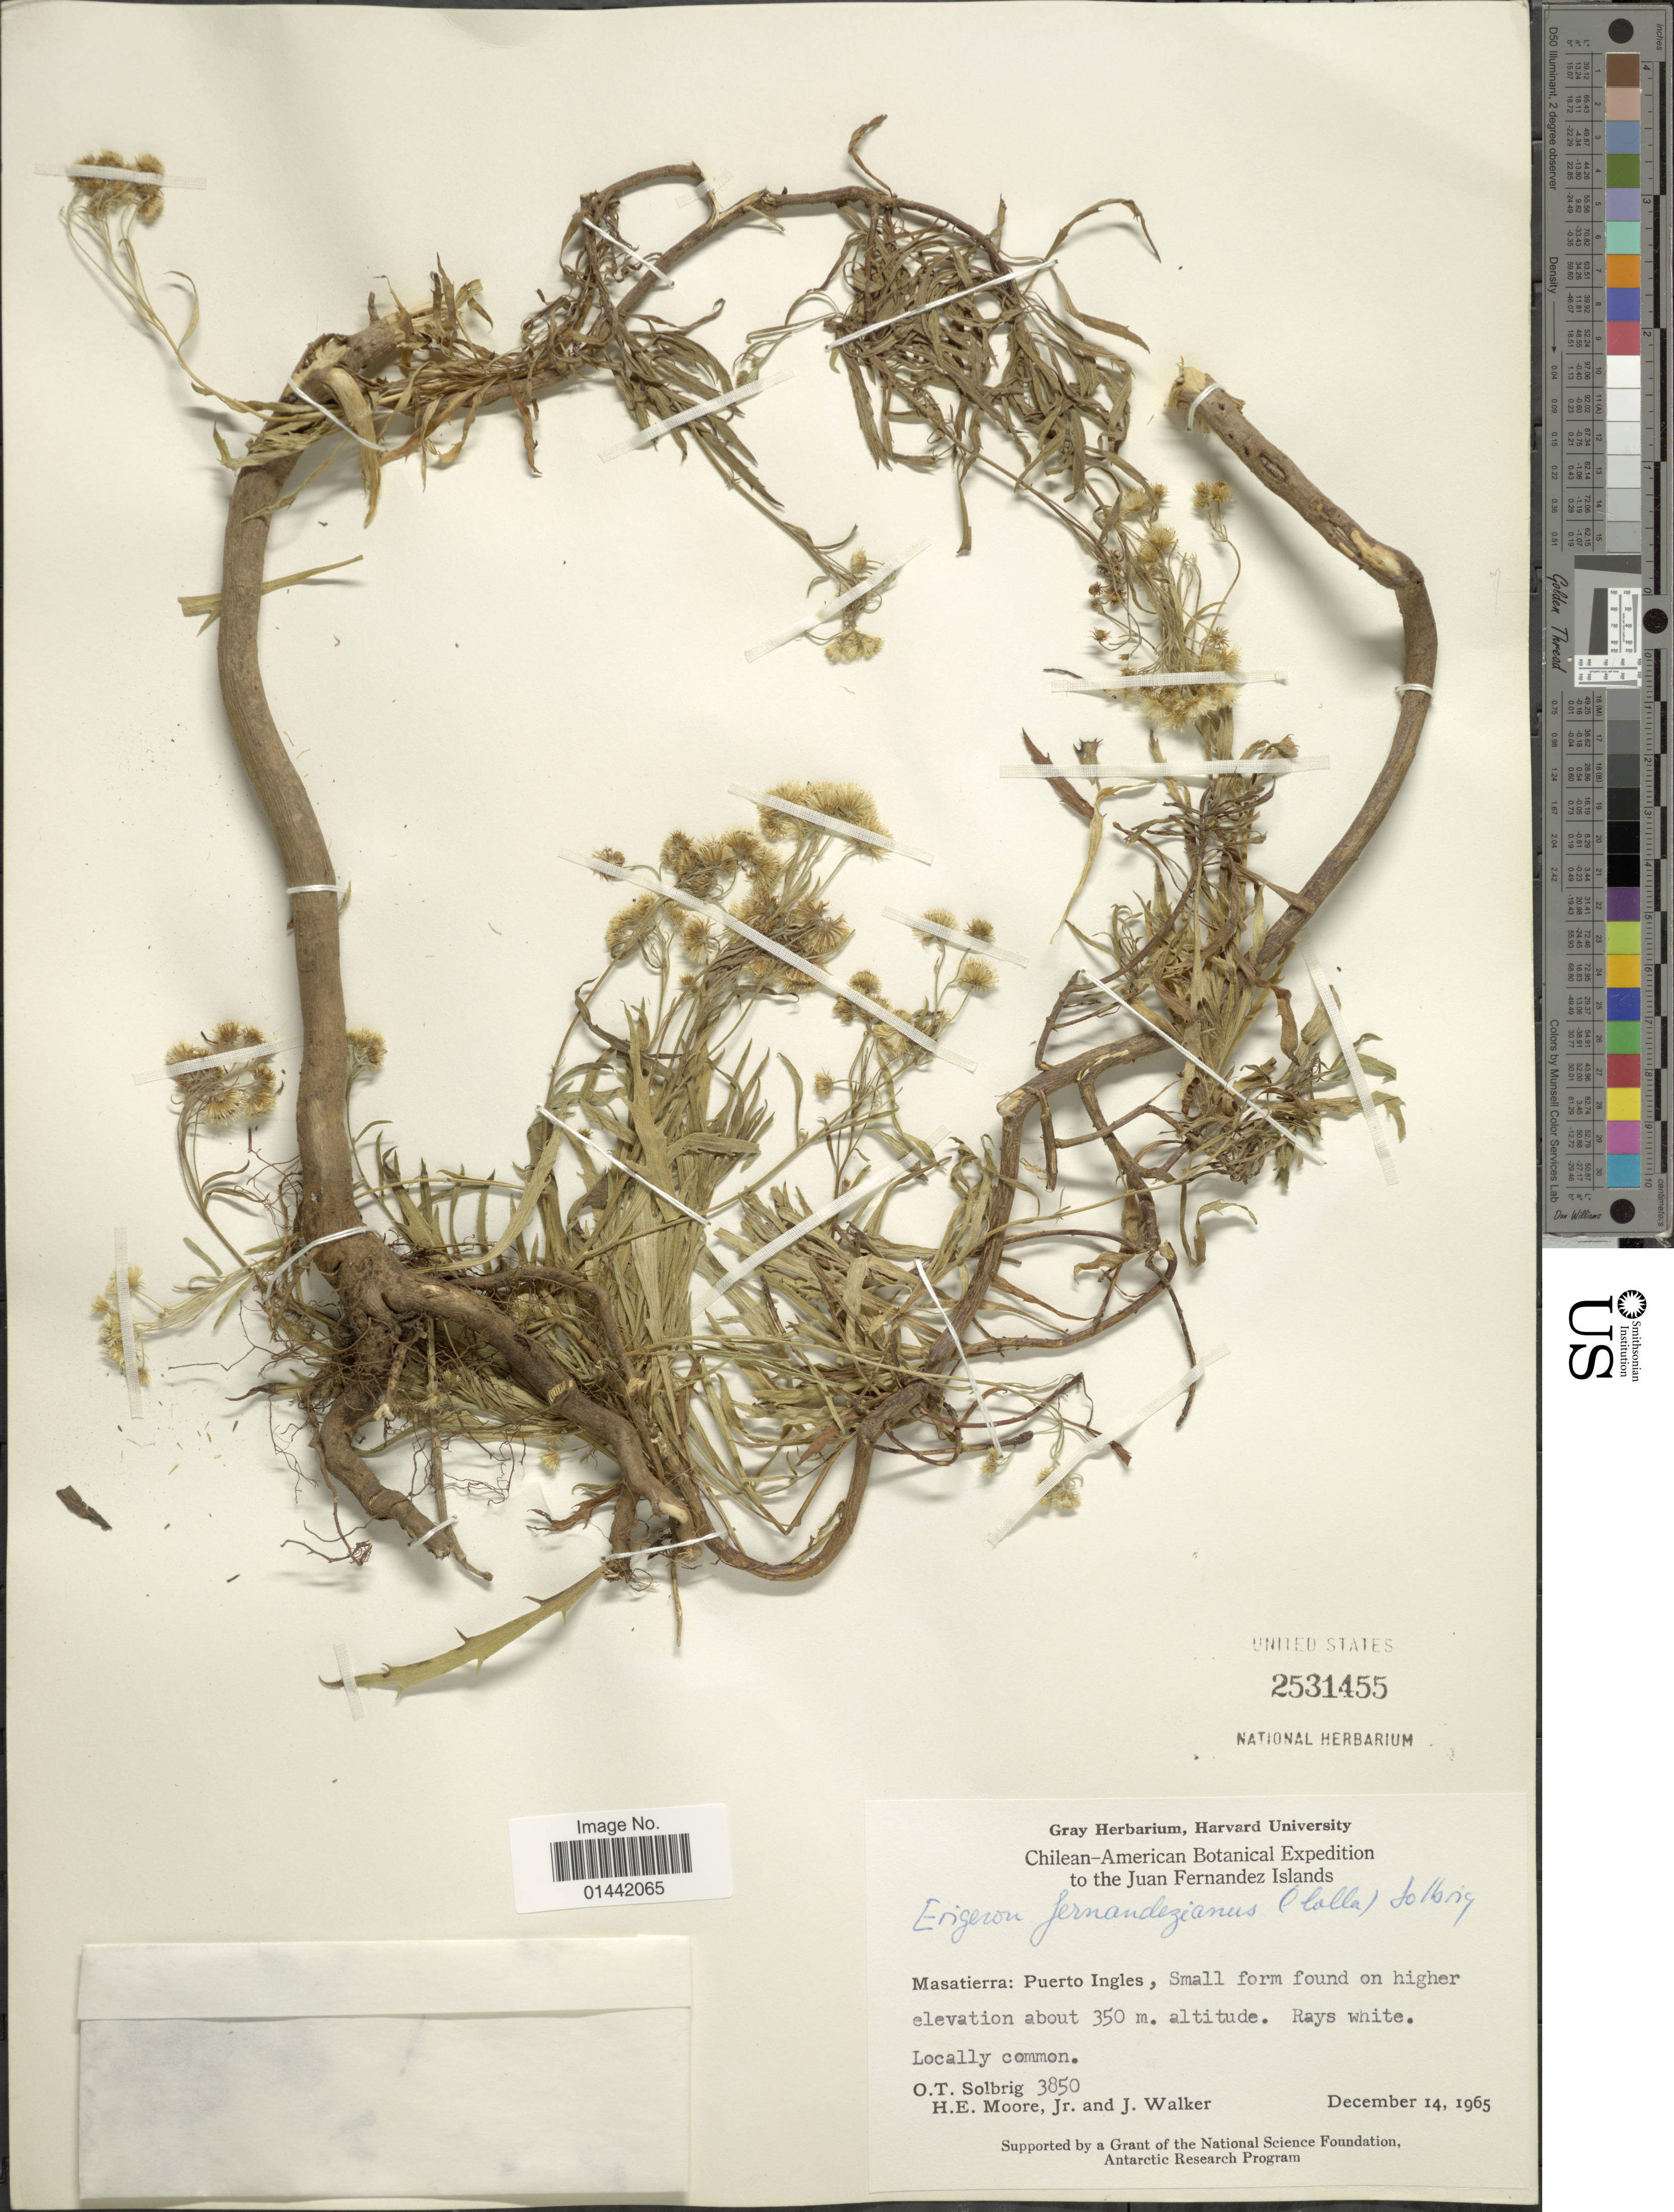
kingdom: Plantae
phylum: Tracheophyta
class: Magnoliopsida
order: Asterales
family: Asteraceae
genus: Erigeron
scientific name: Erigeron fernandezianus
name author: (Colla) Solbrig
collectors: O. T. Solbrig, H. E. Moore & J. Walker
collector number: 3850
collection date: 1965-12-14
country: Chile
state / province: Valparaíso (V)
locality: Chilean-American Botincal to the Juan Fernadez Islands, Masatierra: Puerto Ingles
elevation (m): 350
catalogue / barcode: US 2531455